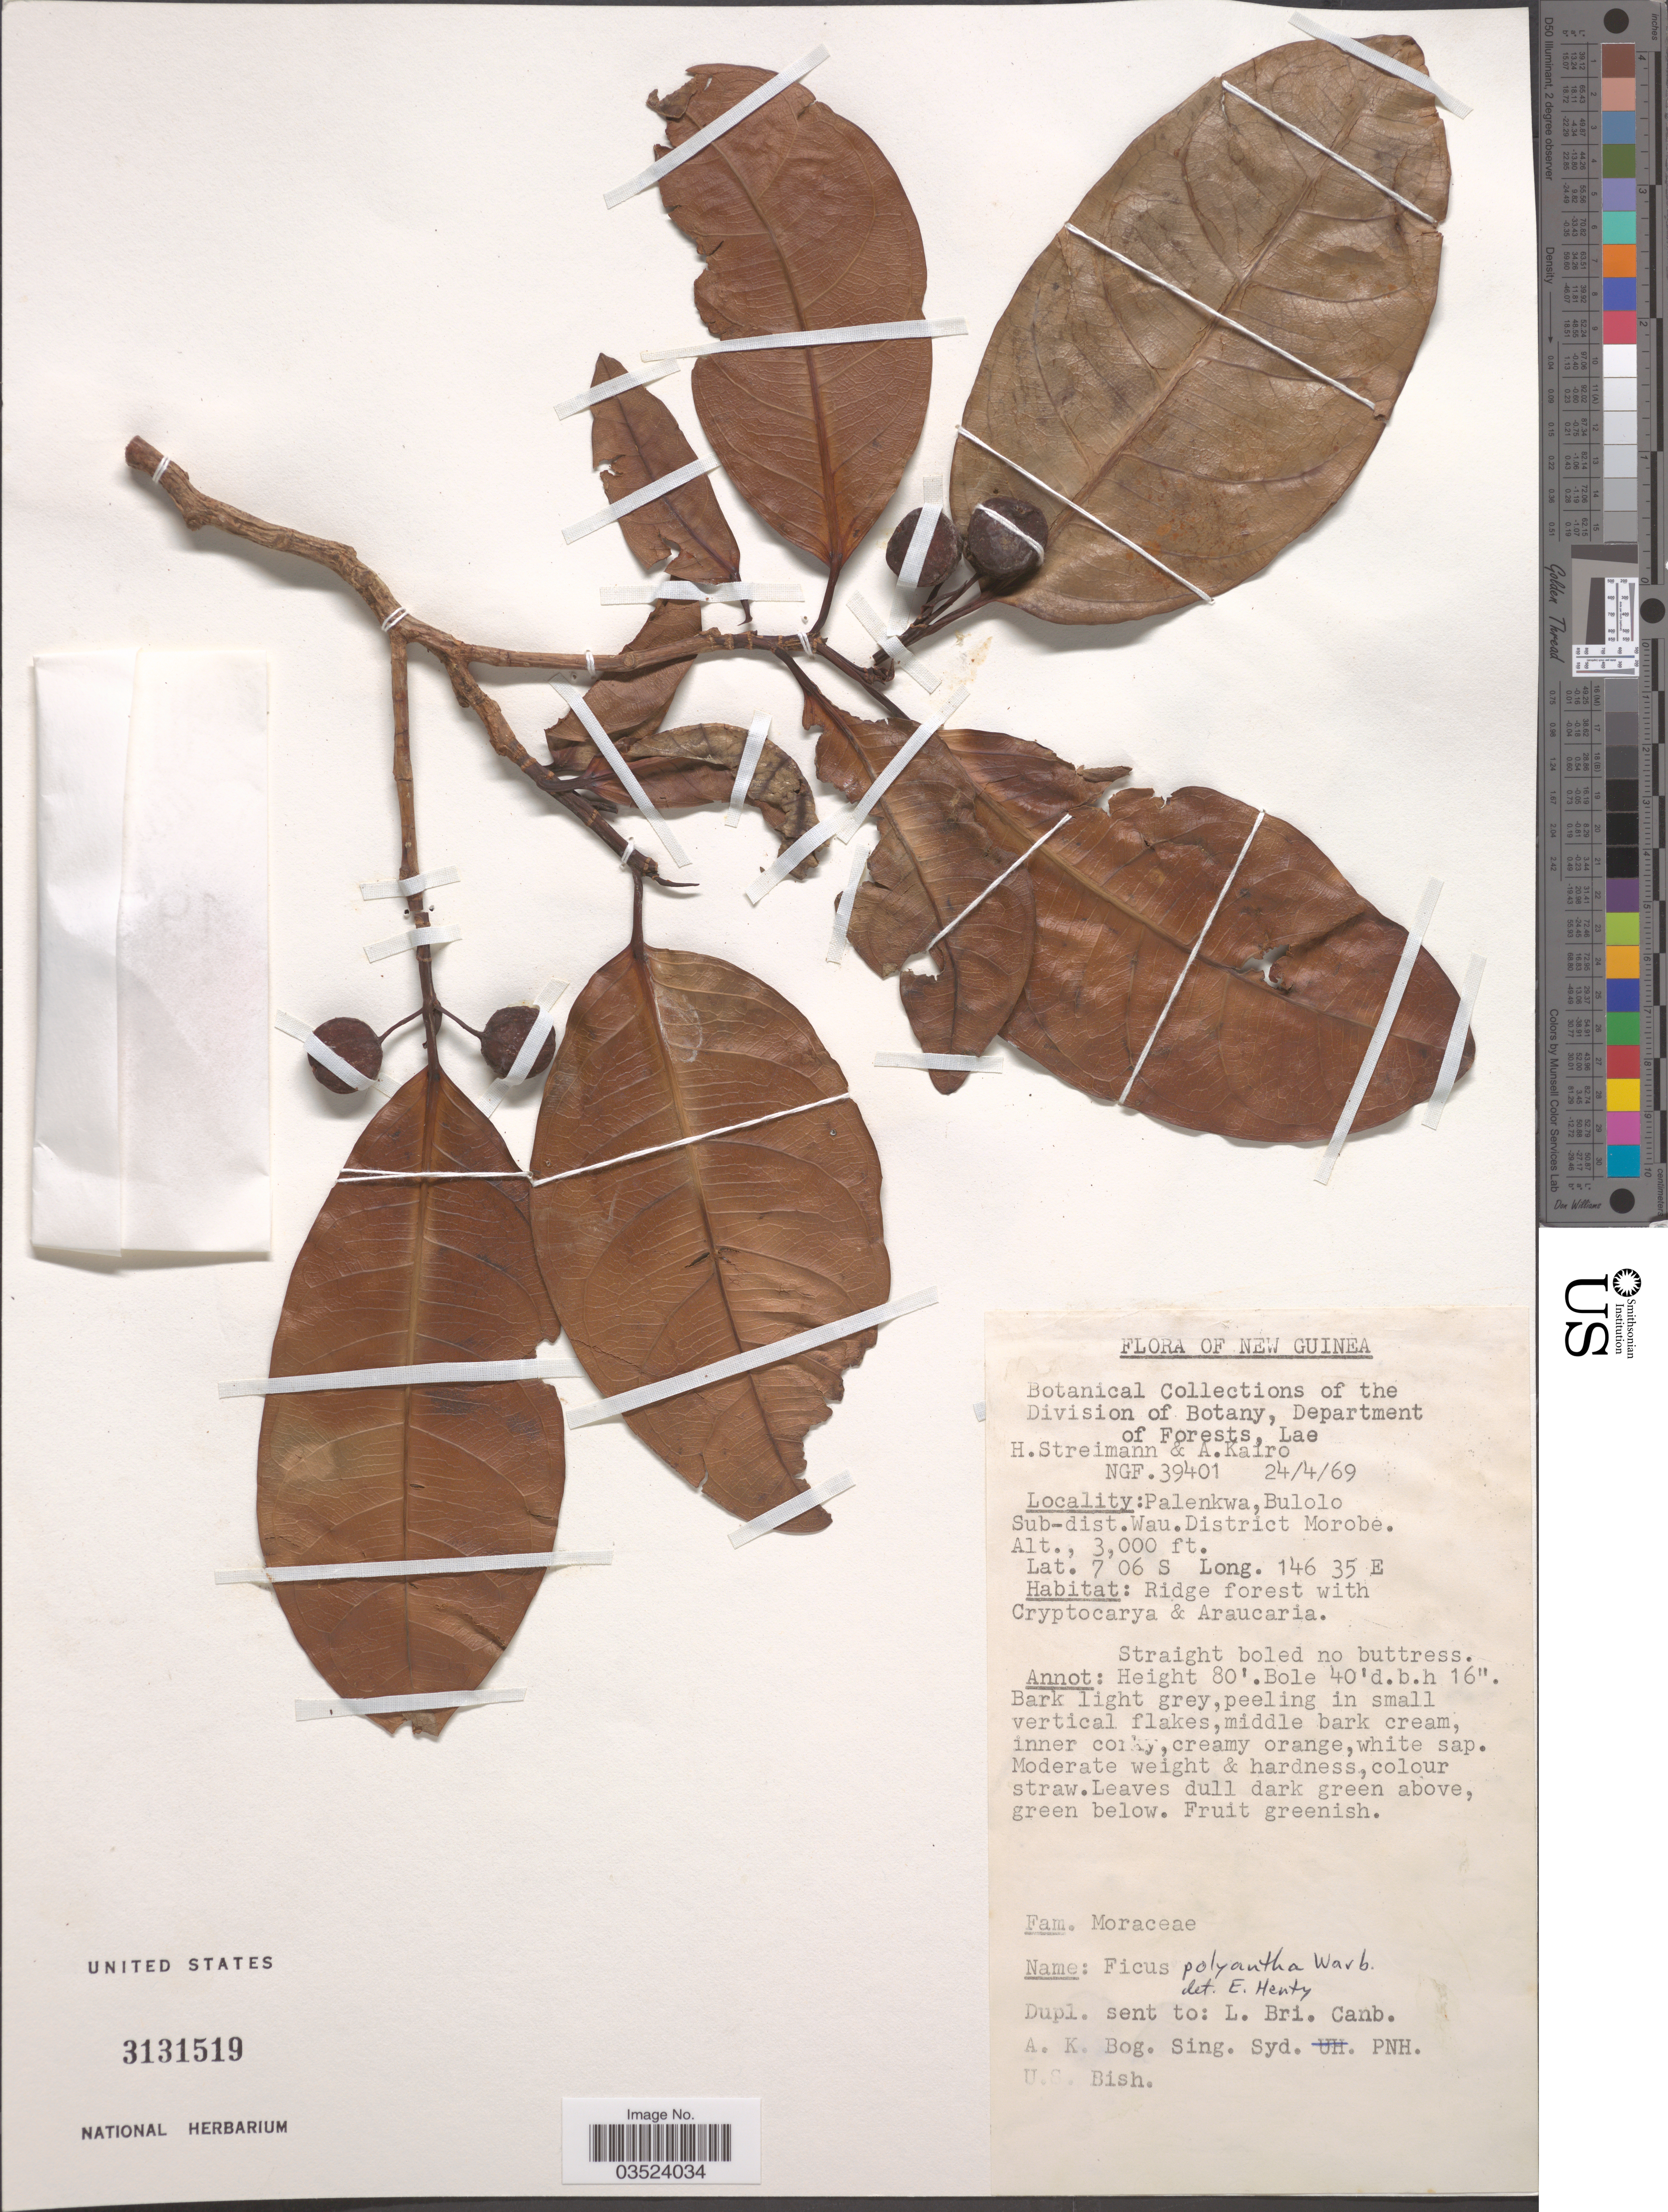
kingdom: Plantae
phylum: Tracheophyta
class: Magnoliopsida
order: Rosales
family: Moraceae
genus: Ficus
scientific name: Ficus polyantha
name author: Warb.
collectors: H. Streimann & A. Kairo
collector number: NGF39401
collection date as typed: Transcribed d/m/y: 24/4/69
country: Papua New Guinea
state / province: Morobe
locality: New Guinea. Palenkwa, Bulolo Sub-dist.Wau. District Morobe.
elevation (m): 914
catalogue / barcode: US 3131519